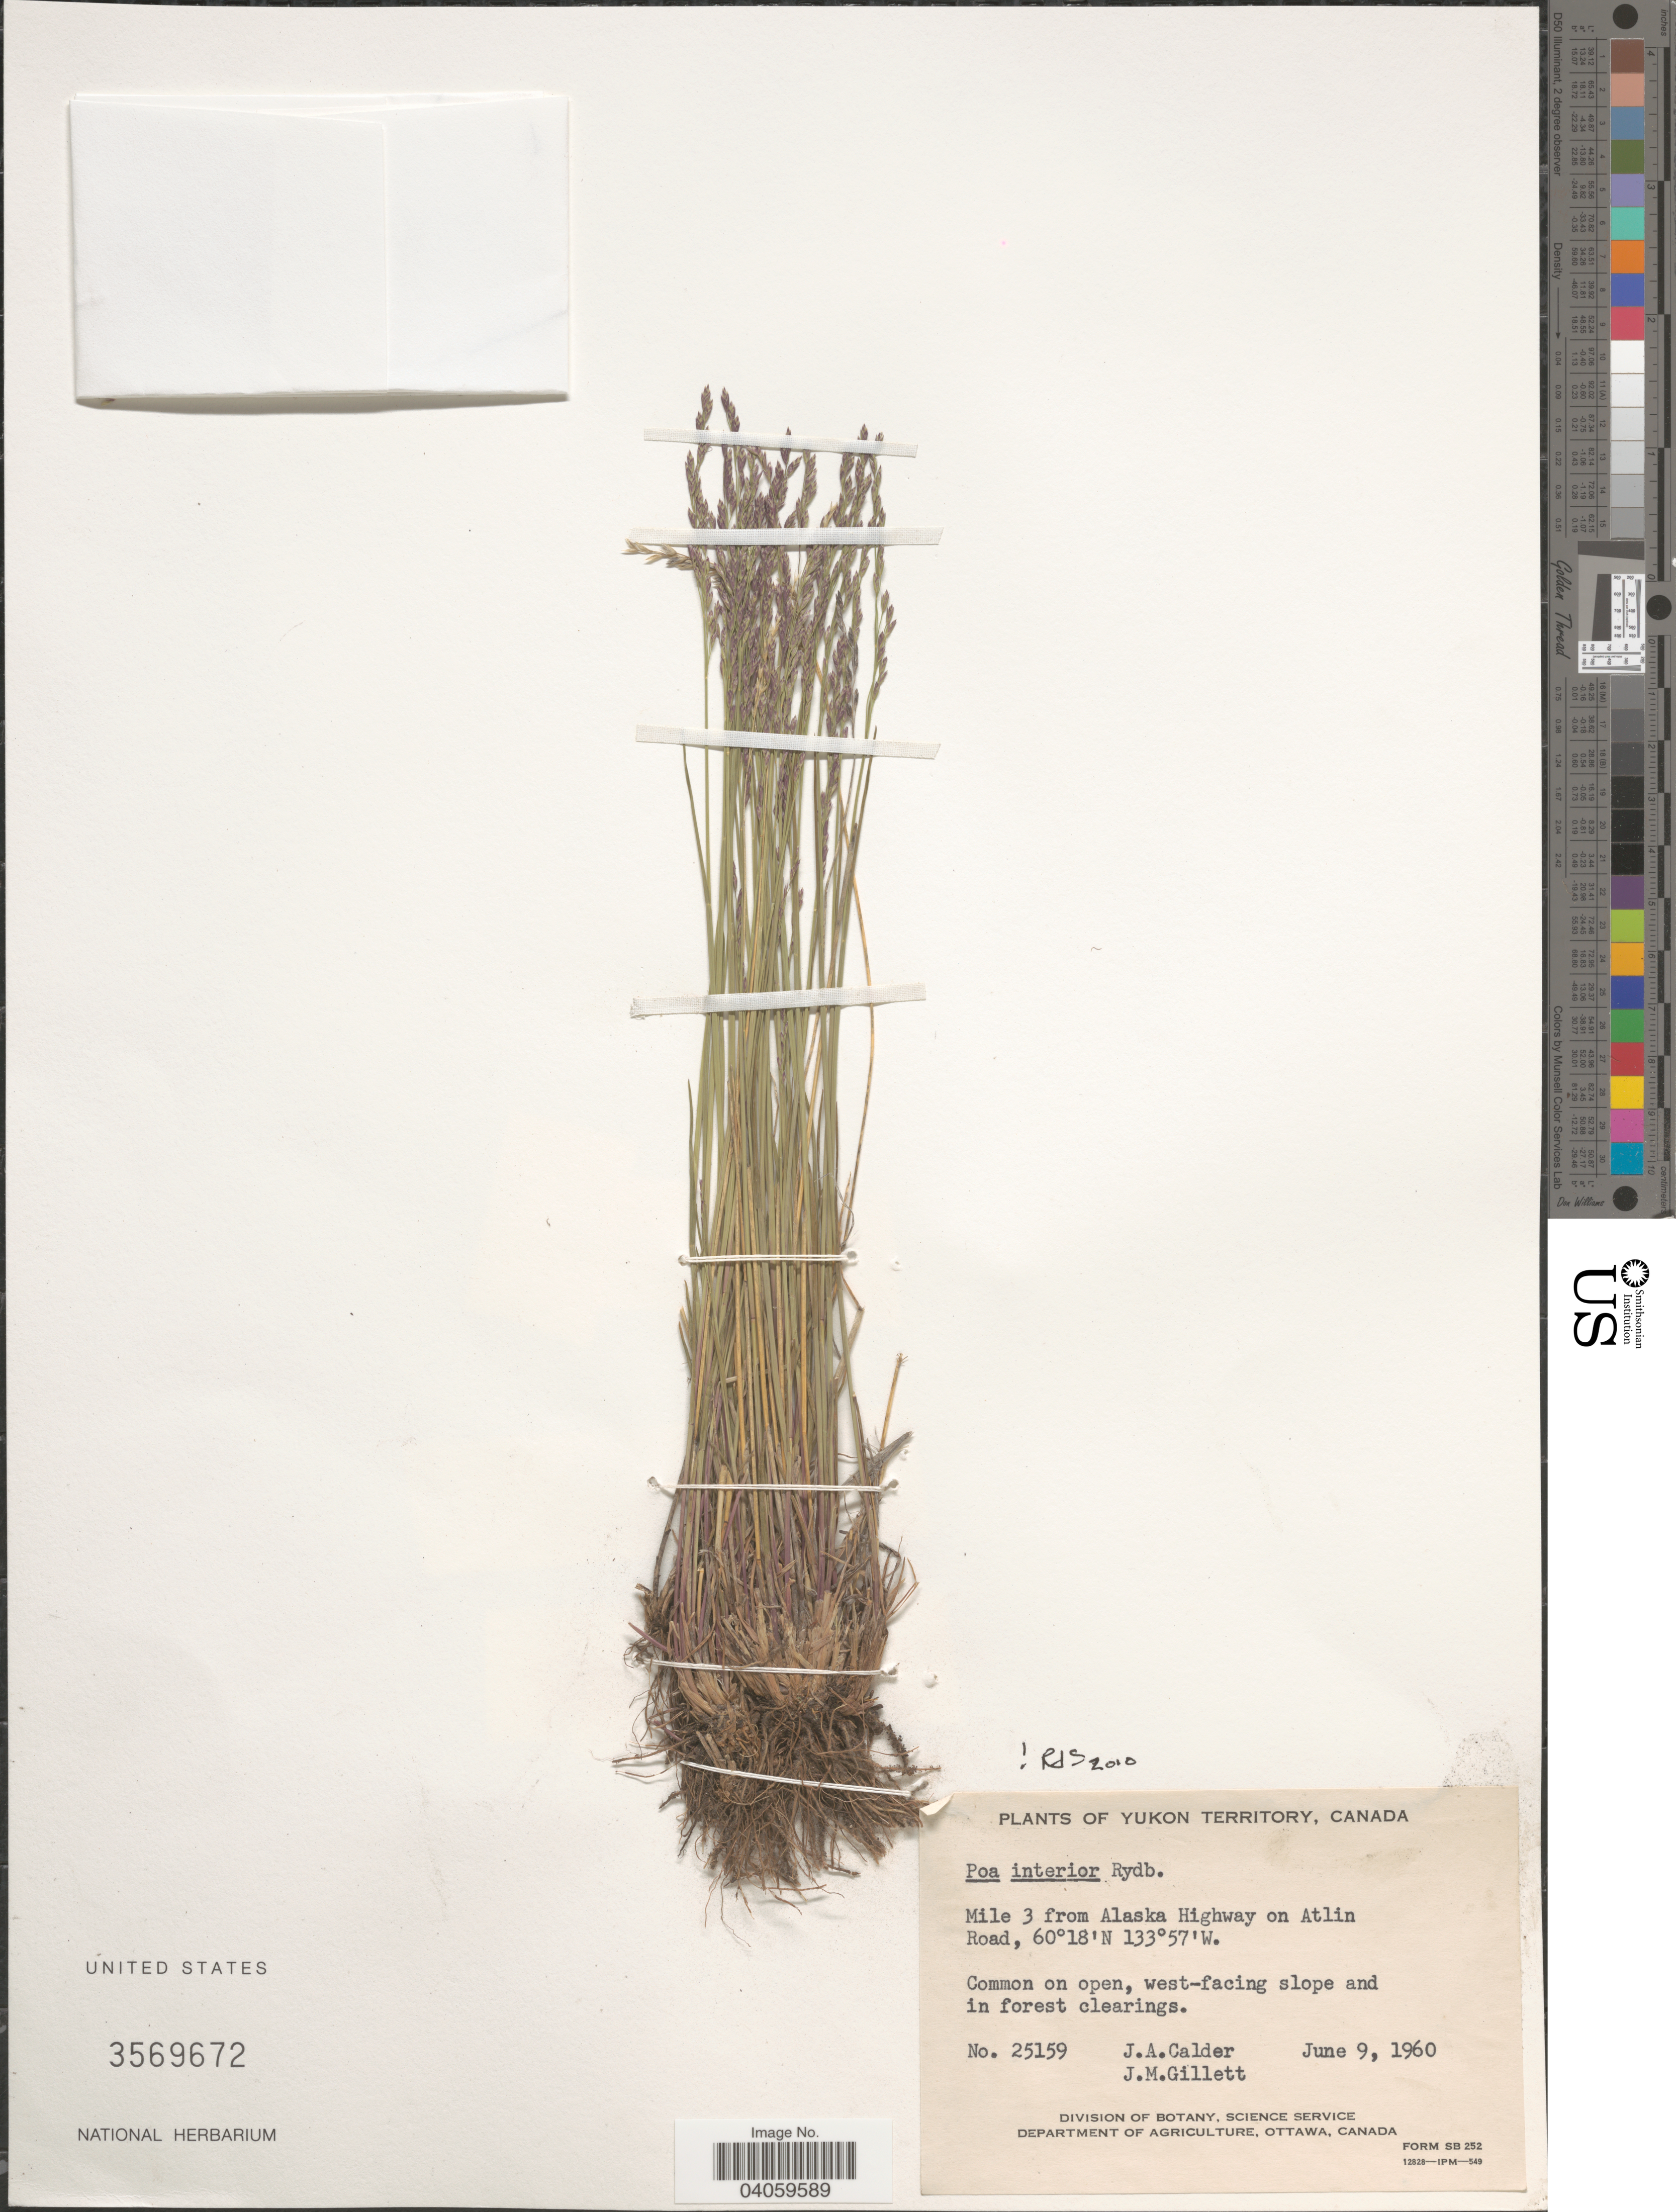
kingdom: Plantae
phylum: Tracheophyta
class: Liliopsida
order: Poales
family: Poaceae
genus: Poa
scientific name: Poa interior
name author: Rydb.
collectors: J. A. Calder & J. M. Gillett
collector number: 25159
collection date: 1960-06-09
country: Canada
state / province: Yukon Territory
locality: Mile 3 from Alaska Highway on Atlin Road.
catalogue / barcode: US 3569672